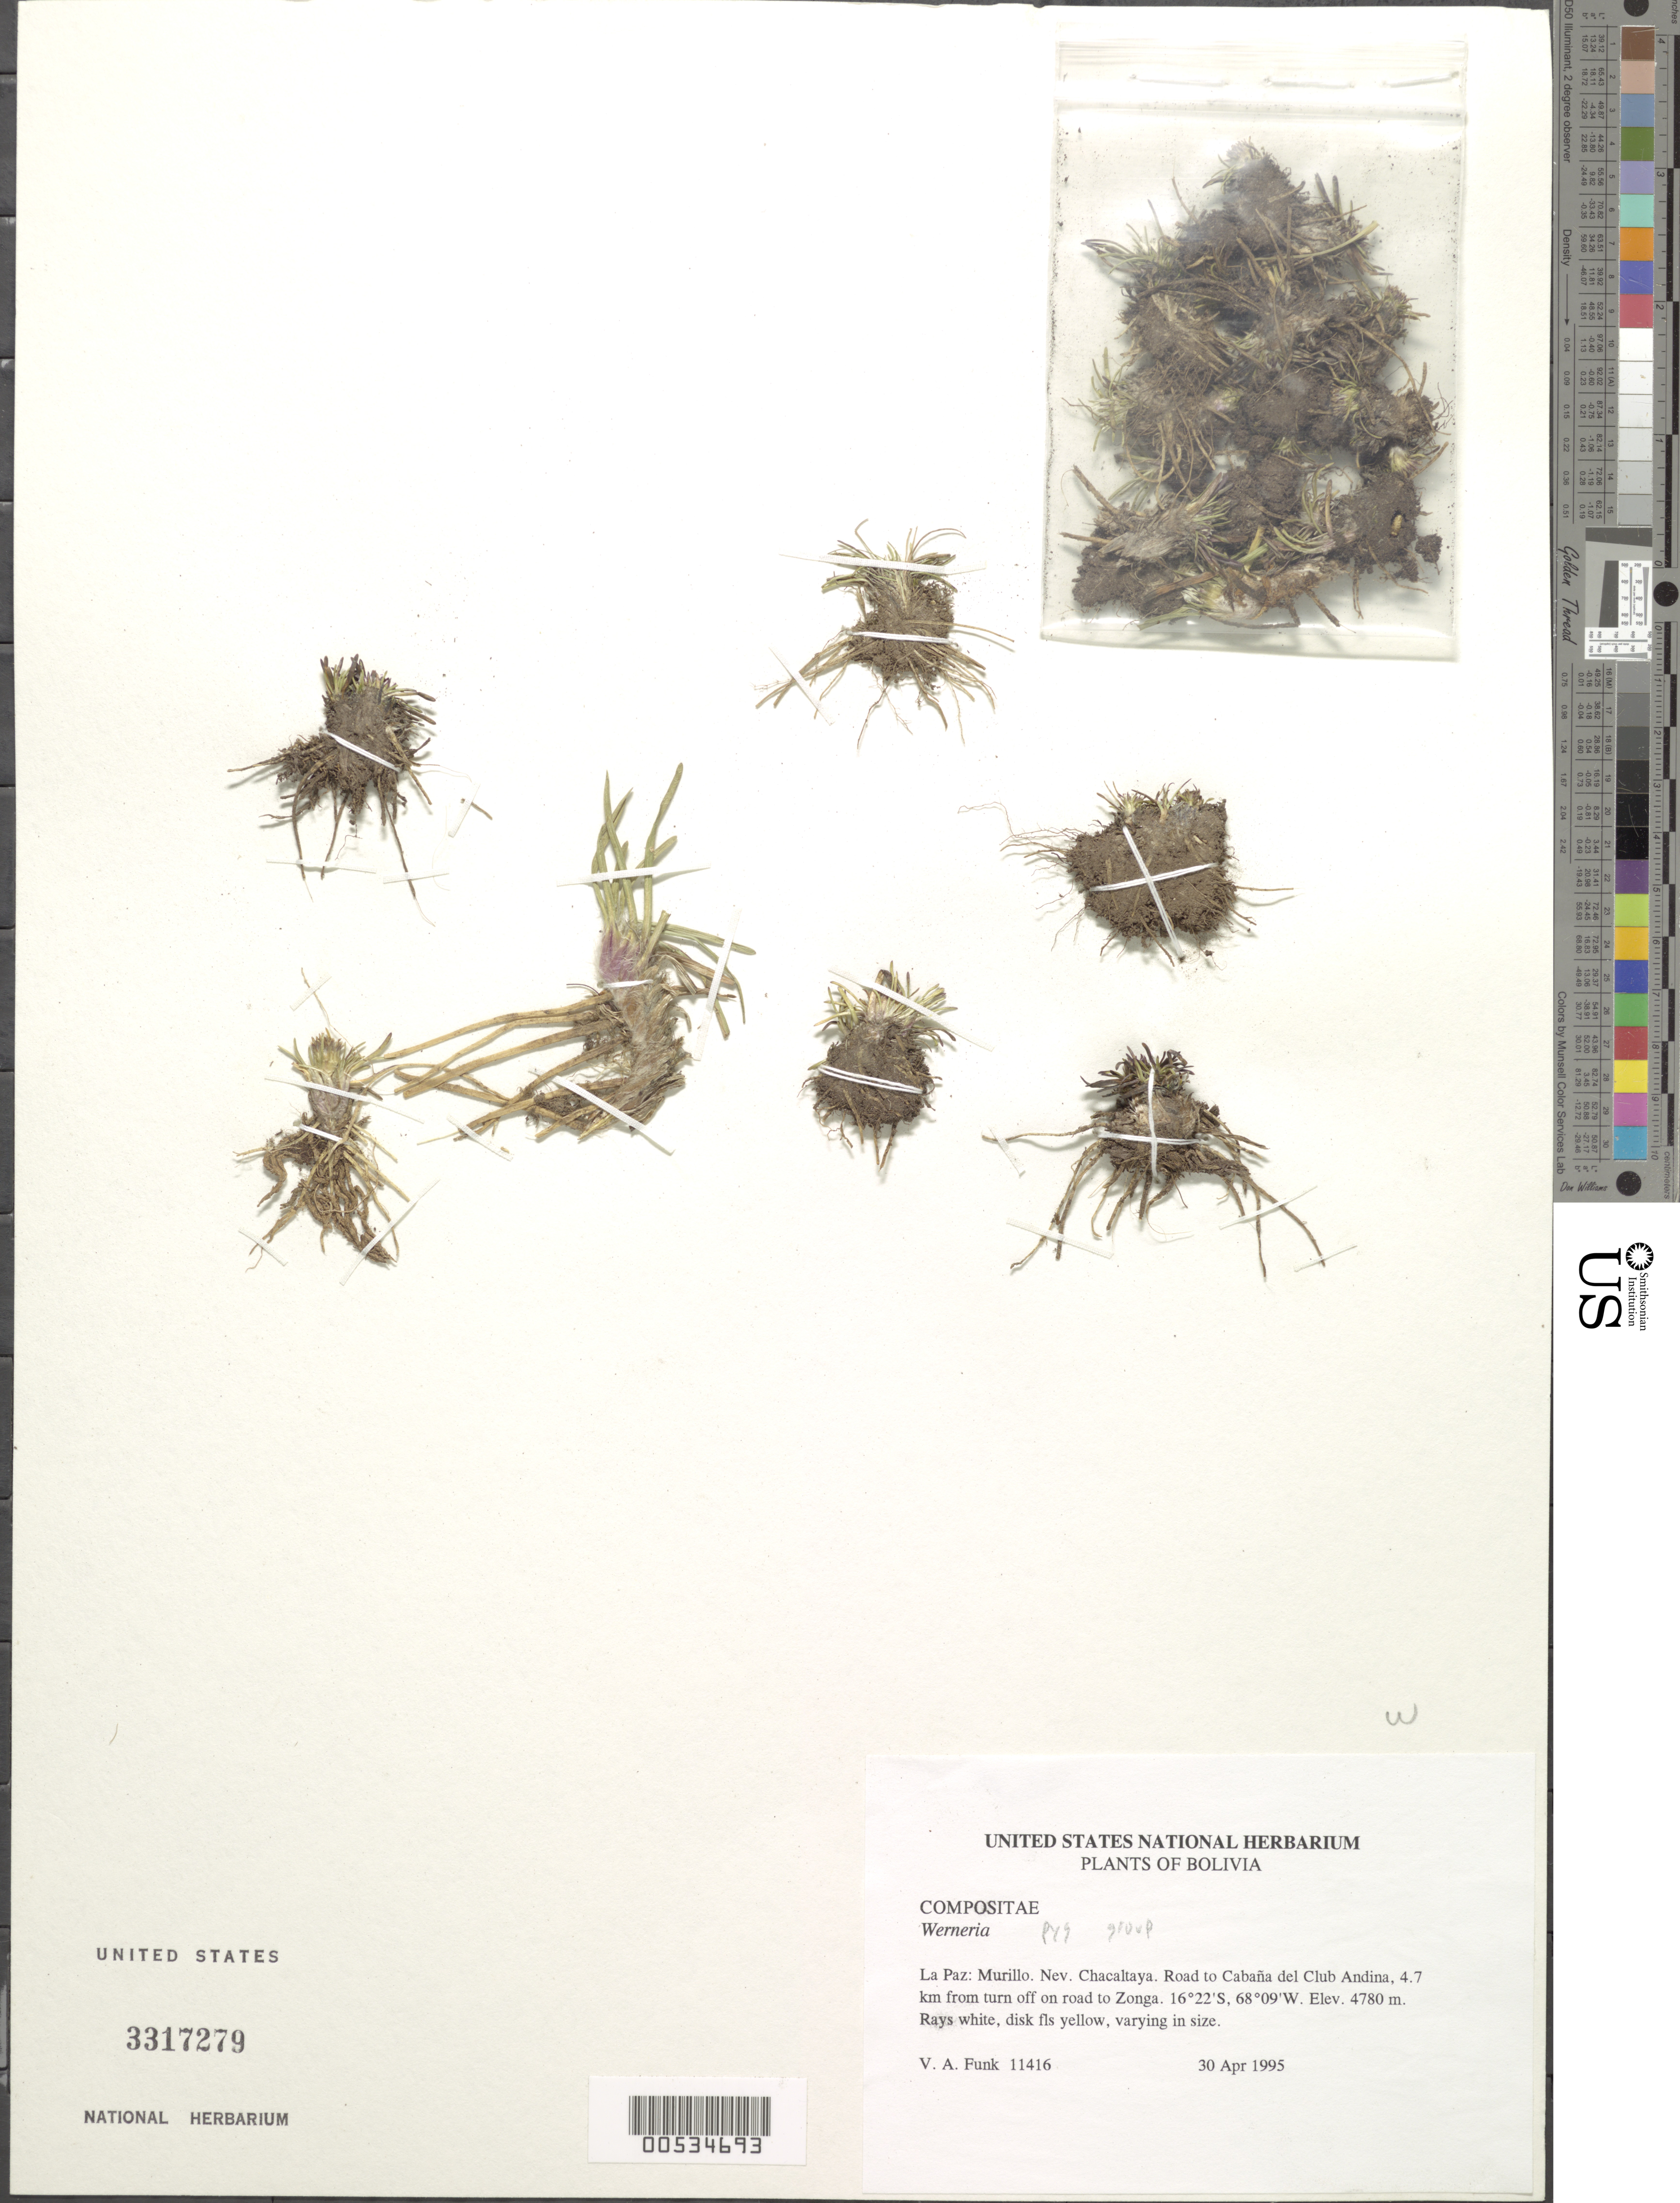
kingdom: Plantae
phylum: Tracheophyta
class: Magnoliopsida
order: Asterales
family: Asteraceae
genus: Werneria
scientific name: Werneria apiculata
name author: Sch. Bip.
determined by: Calvo, Joel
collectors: V. Funk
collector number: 11416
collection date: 1995-04-30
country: Bolivia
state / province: La Paz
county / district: Murillo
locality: Nev. Chacaltaya. Road to Cabaña del club Andina, 4.7 km from turn off on road to Zonga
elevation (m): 4780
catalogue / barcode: US 3317279